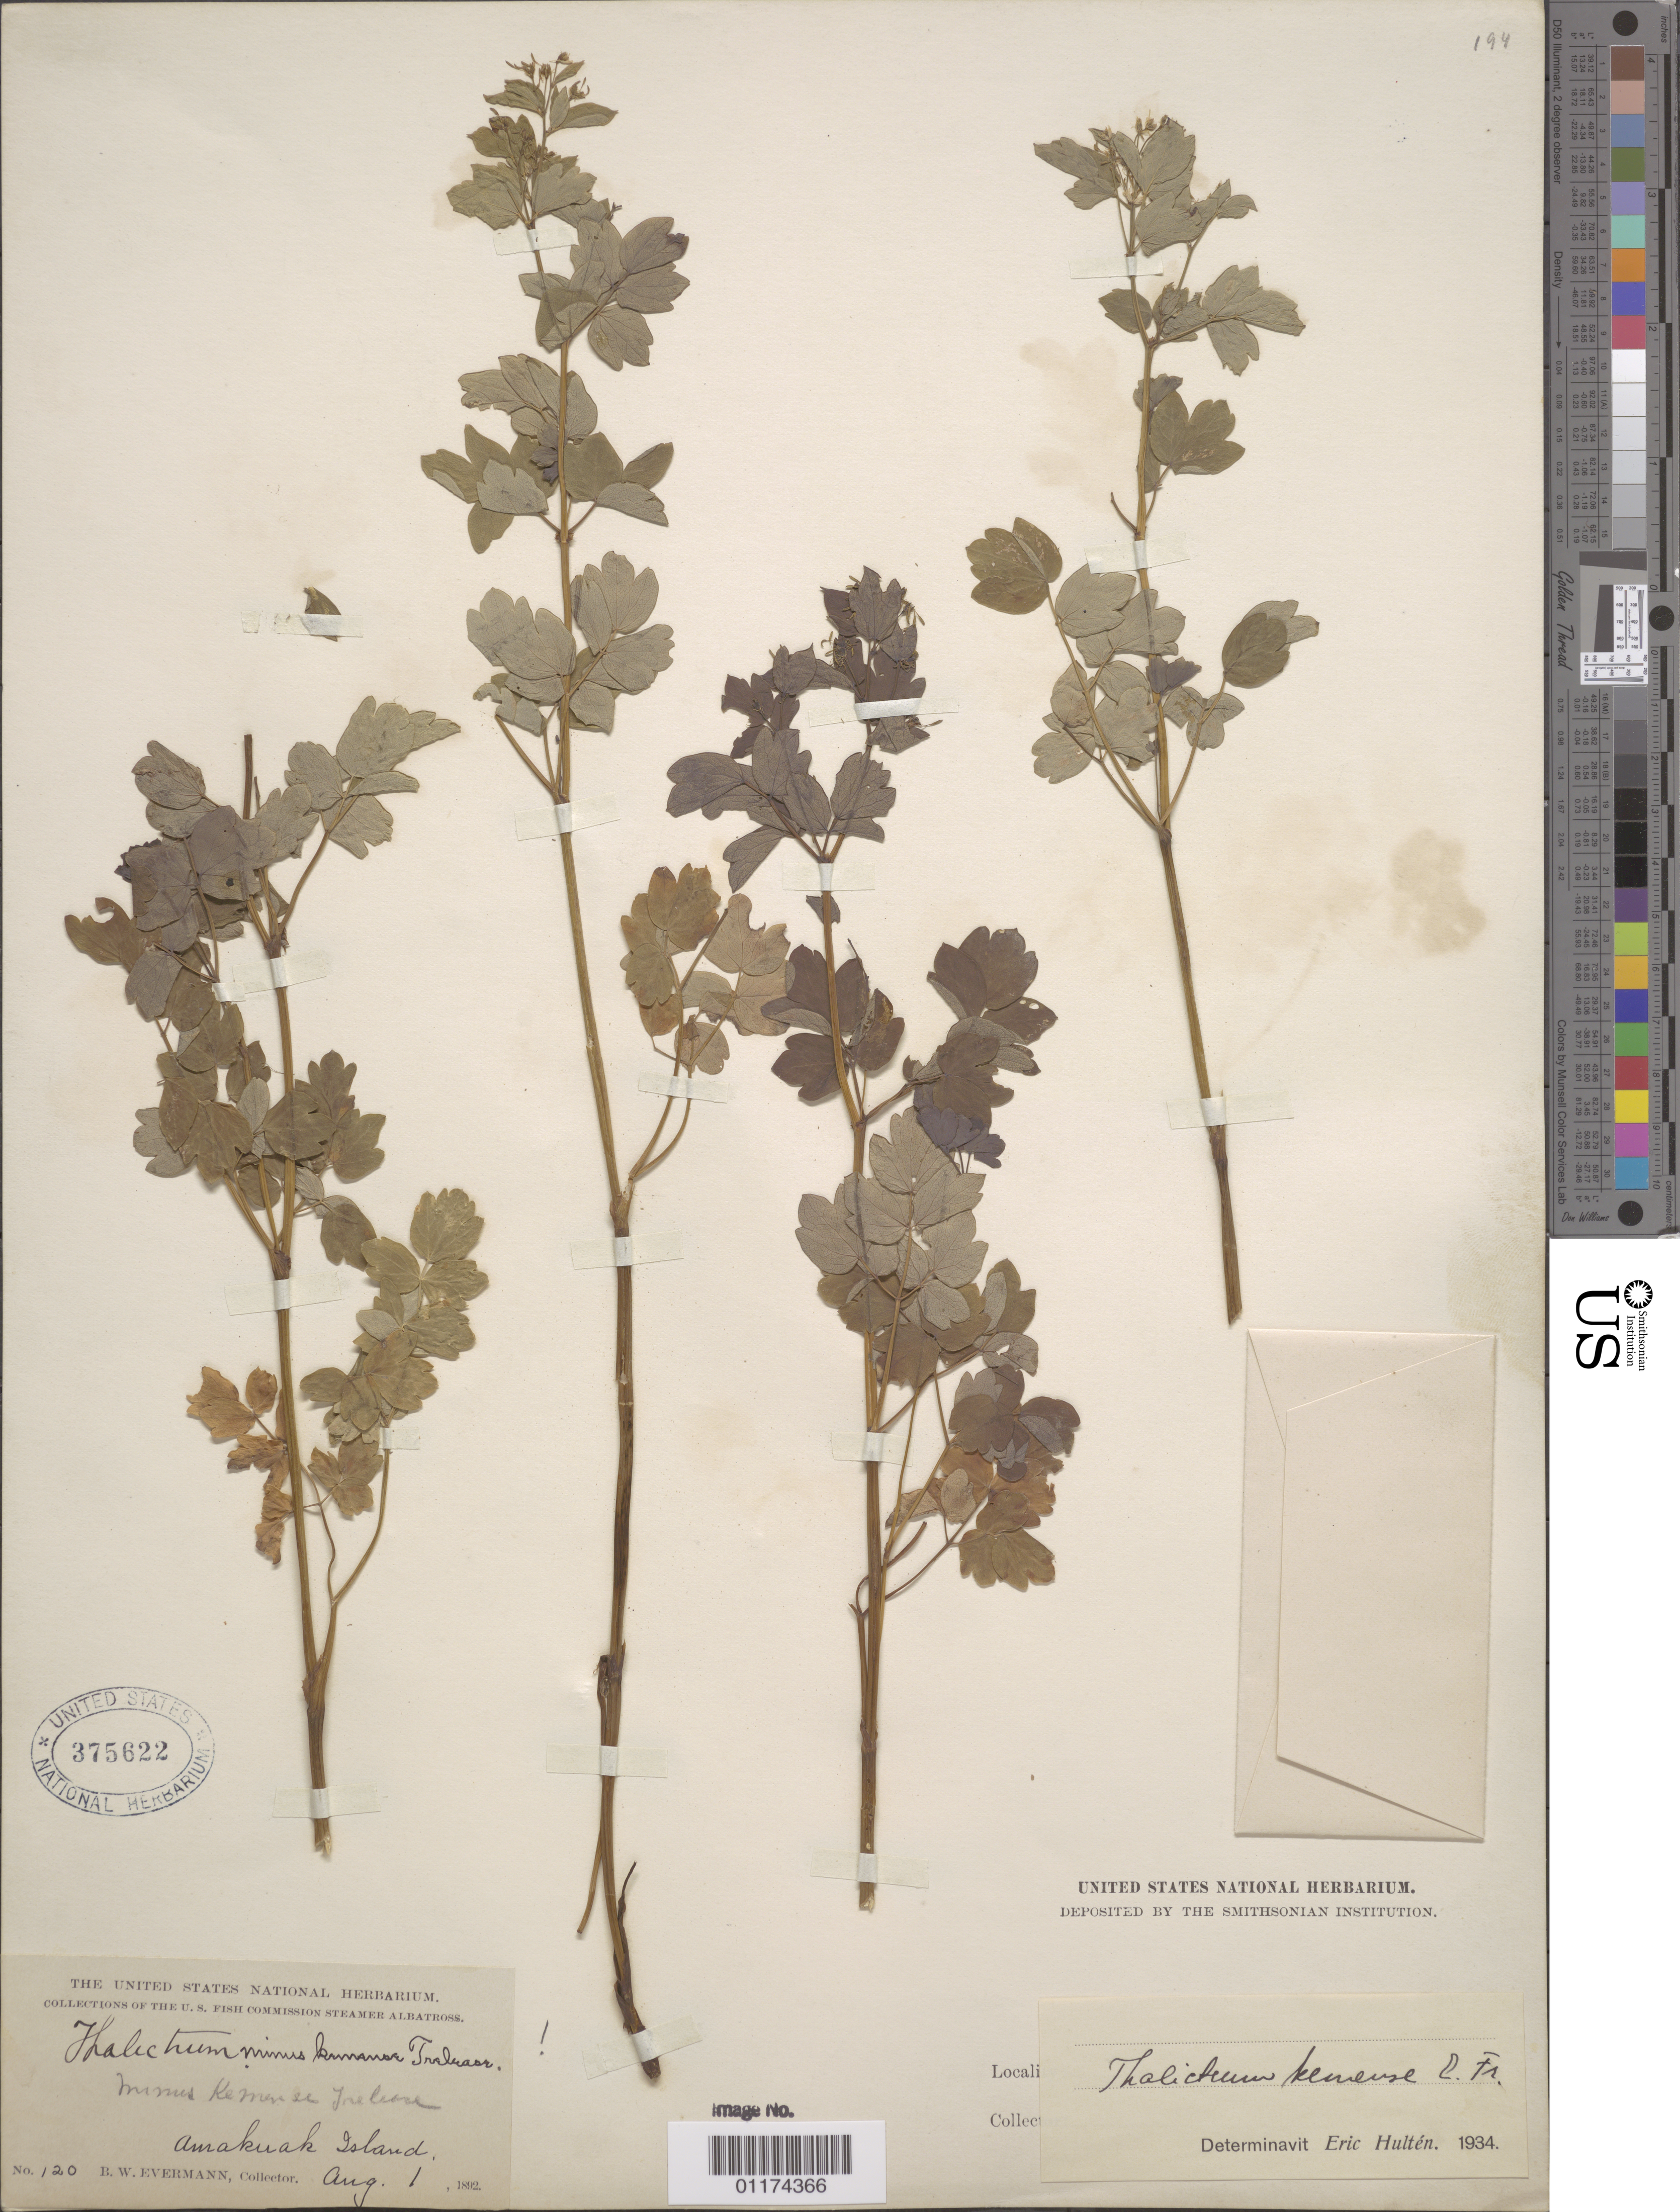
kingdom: Plantae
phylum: Tracheophyta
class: Magnoliopsida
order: Ranunculales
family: Ranunculaceae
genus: Thalictrum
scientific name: Thalictrum kemense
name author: Fr.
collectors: B. W. Evermann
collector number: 20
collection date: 1892-08-01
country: United States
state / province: Alaska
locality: Amakuak Island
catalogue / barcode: US 375622